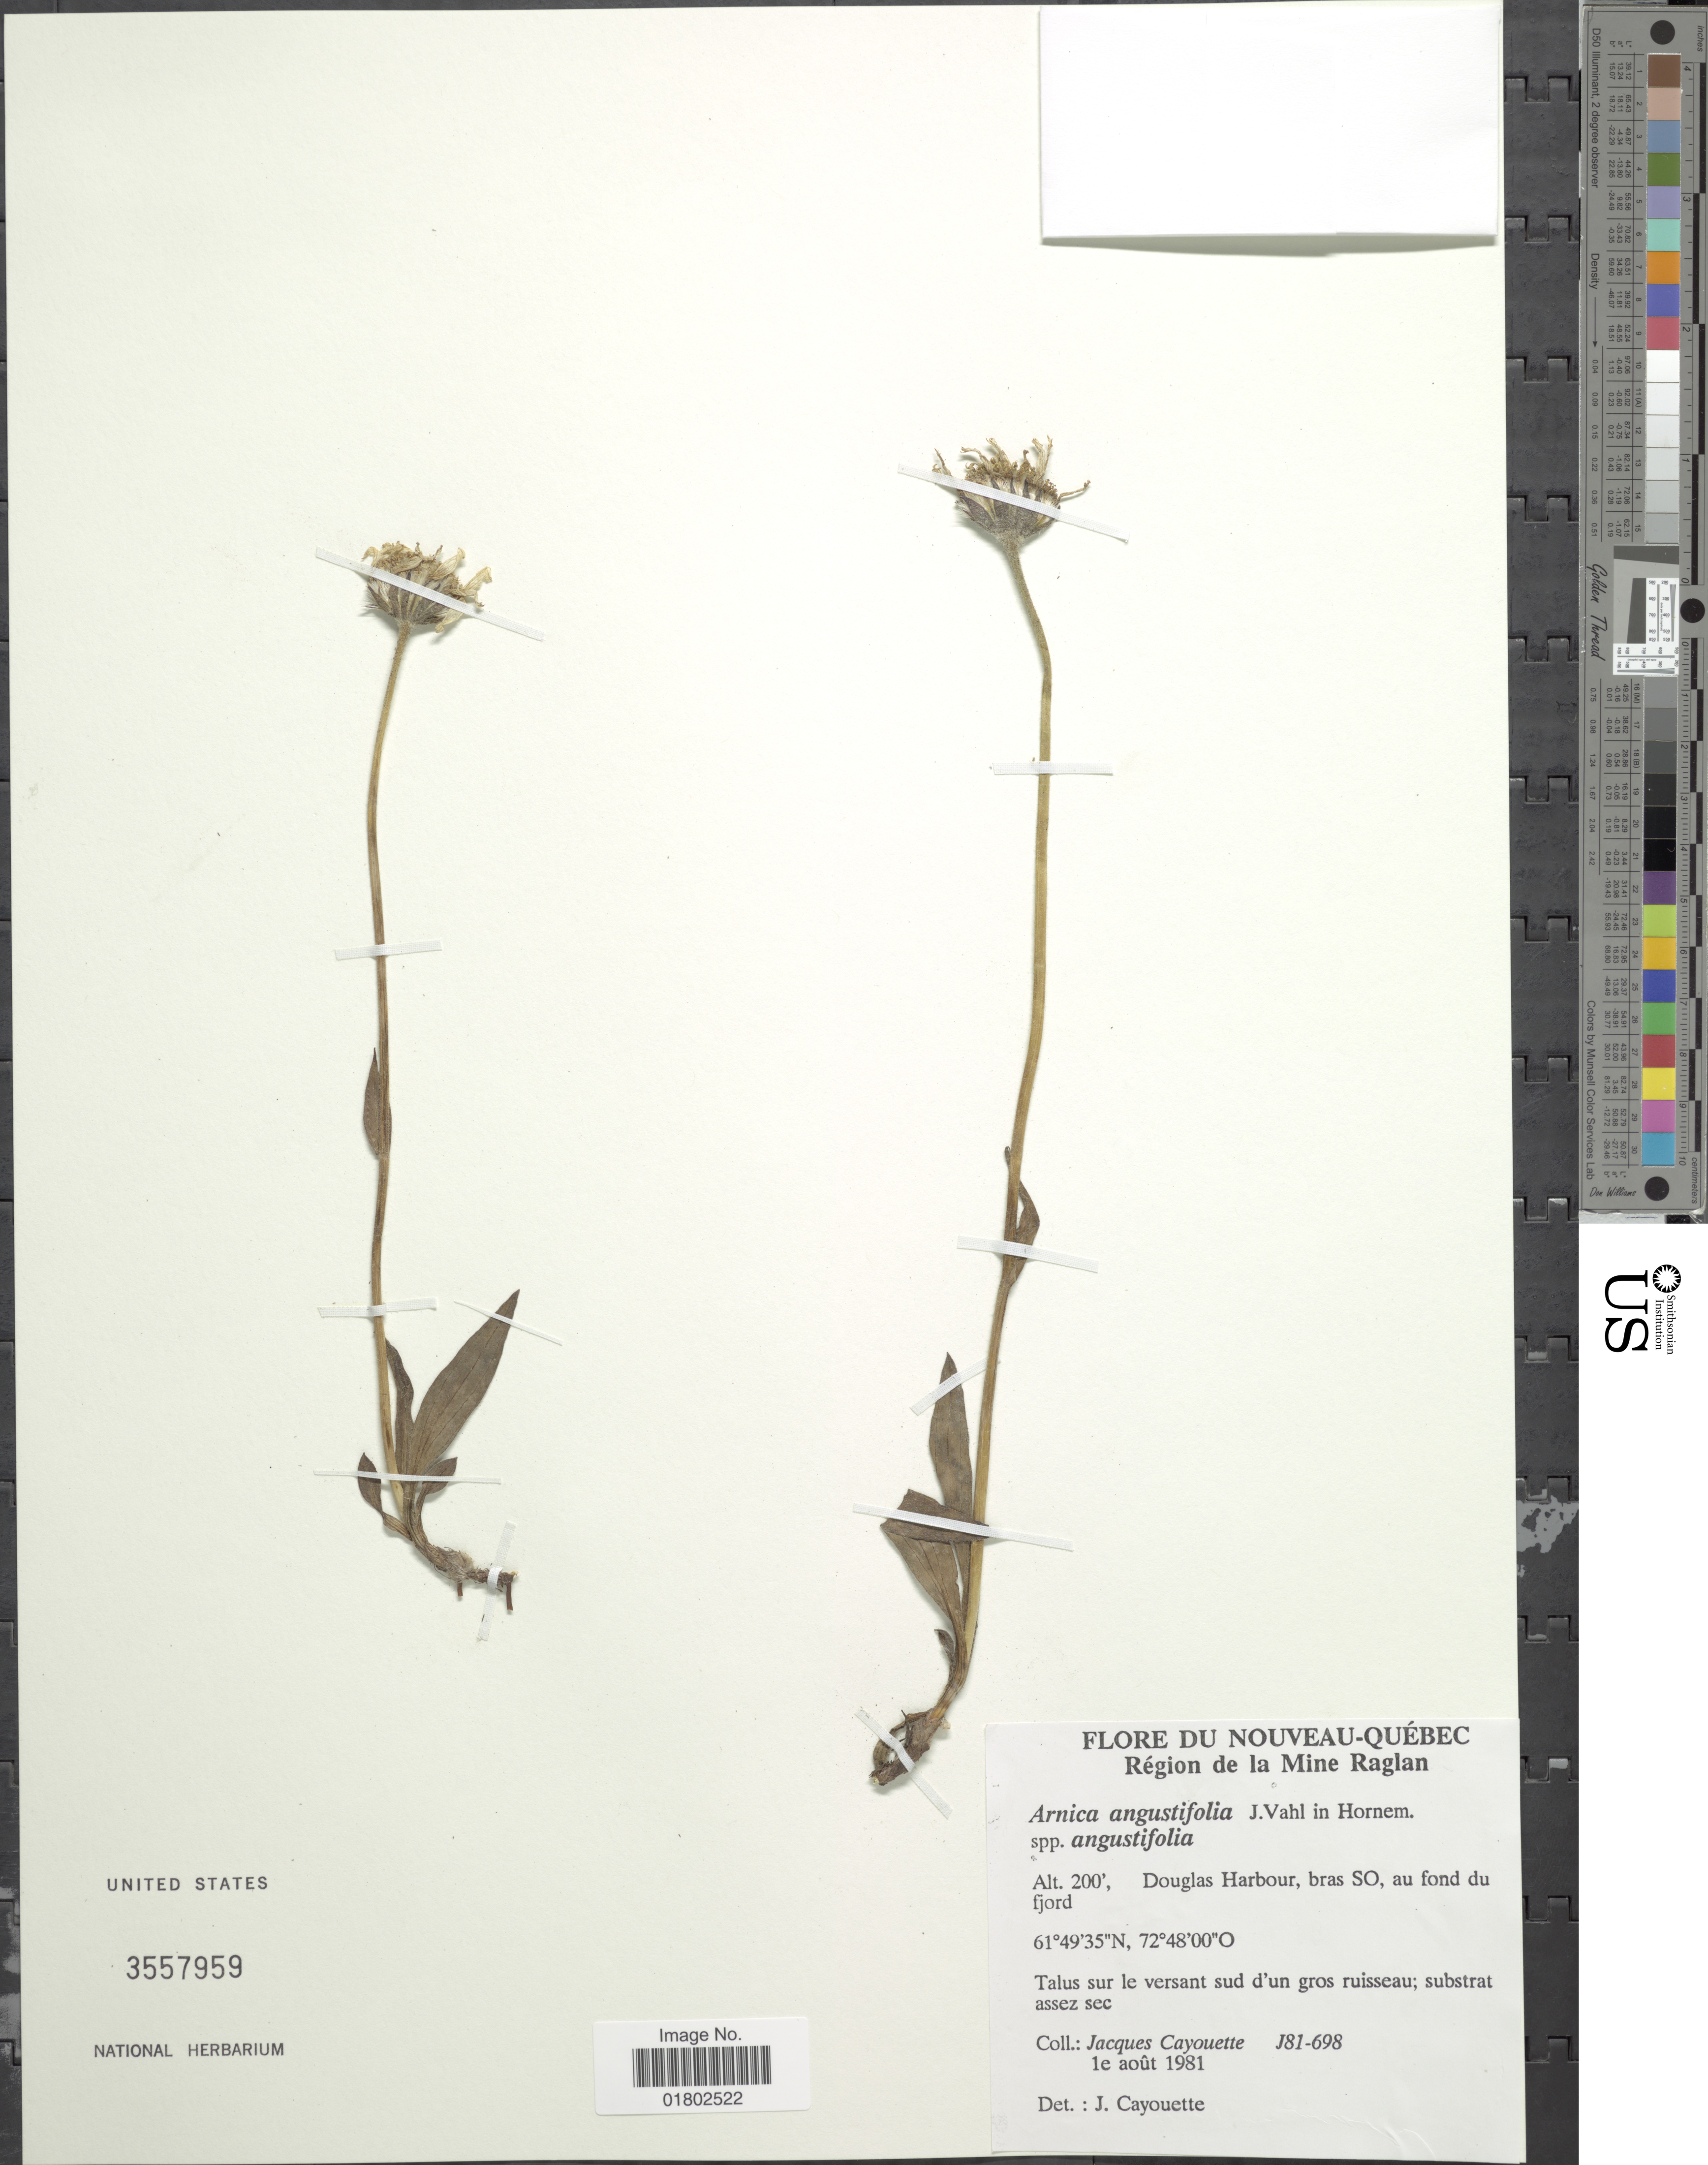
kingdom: Plantae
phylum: Tracheophyta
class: Magnoliopsida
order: Asterales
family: Asteraceae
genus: Arnica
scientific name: Arnica angustifolia subsp. angustifolia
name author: Vahl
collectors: J. Cayouette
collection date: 1981-08-01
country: Canada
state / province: Quebec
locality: Region de la Mine Raglan, Douglas Harvour, bras SO, au fond du fjord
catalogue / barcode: US 3557959